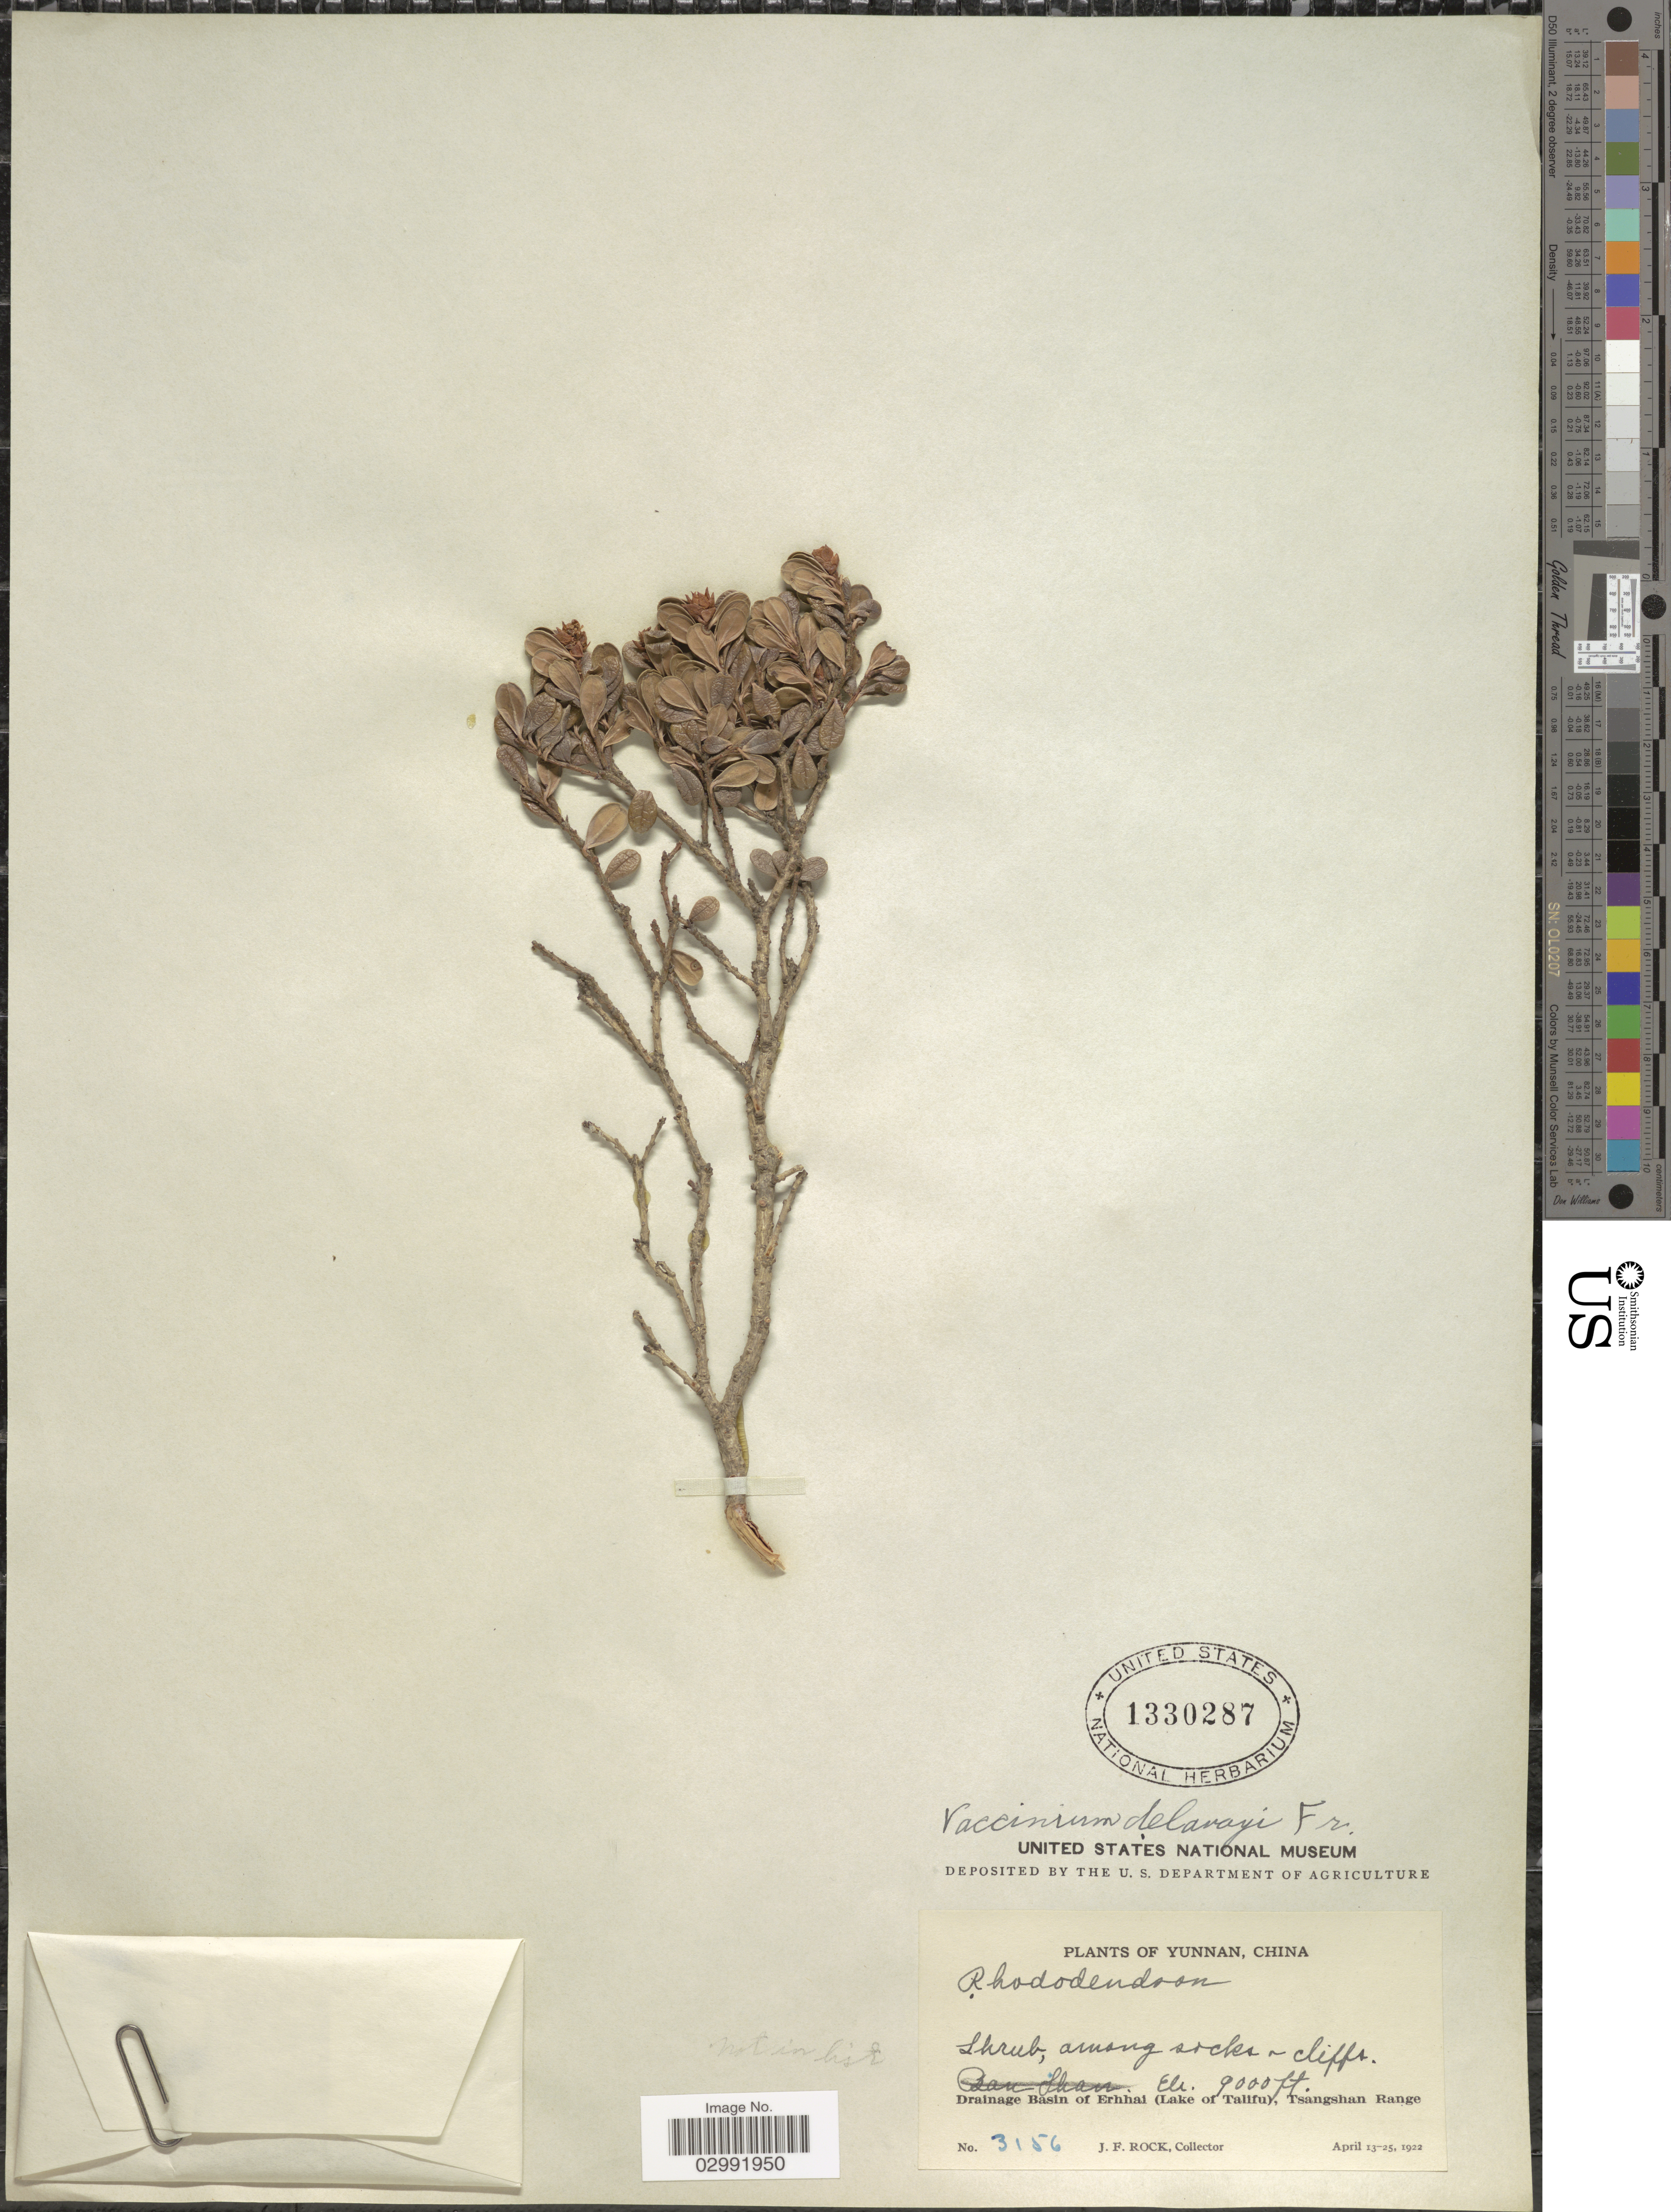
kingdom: Plantae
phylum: Tracheophyta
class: Magnoliopsida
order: Ericales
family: Ericaceae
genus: Vaccinium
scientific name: Vaccinium delavayi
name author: Franch.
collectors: J. Rock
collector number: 3156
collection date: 1922-04-13/1922-04-25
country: China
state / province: Yunnan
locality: Drainage Basin of Erhhai (Lake of Talifu), Tangshan Range.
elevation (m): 2743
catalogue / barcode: US 1330287